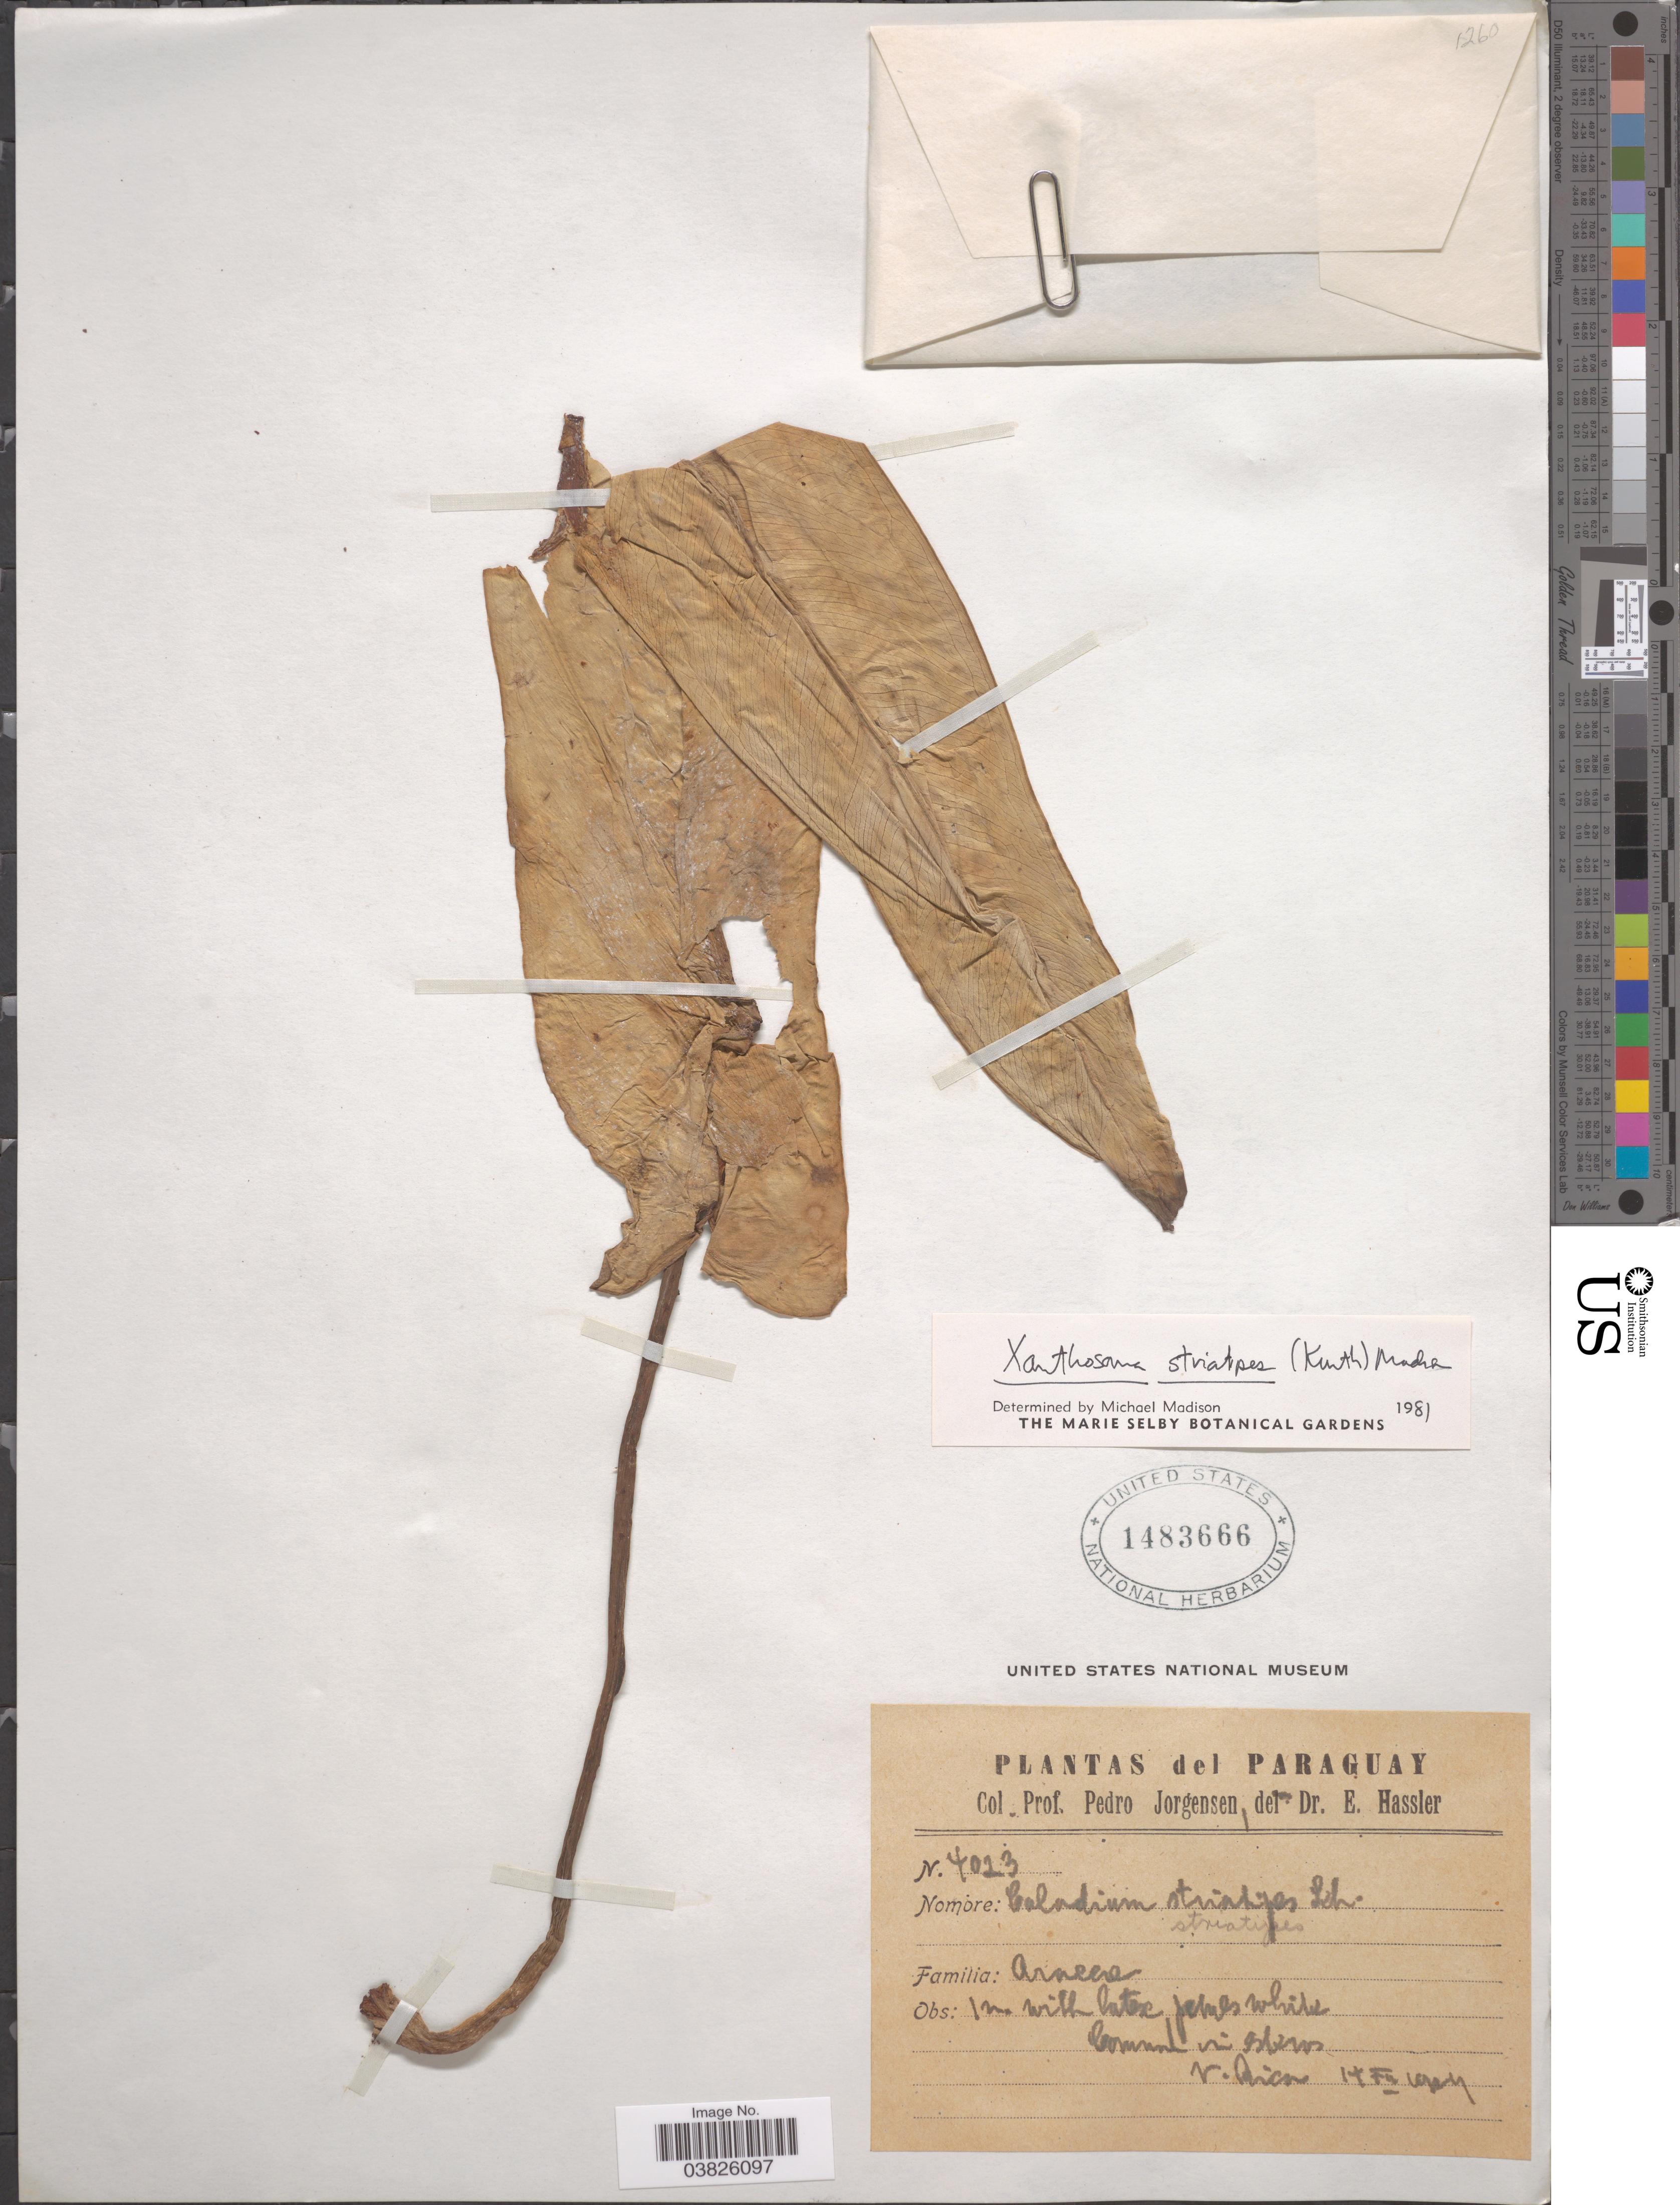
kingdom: Plantae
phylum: Tracheophyta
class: Liliopsida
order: Alismatales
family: Araceae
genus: Xanthosoma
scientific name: Xanthosoma striatipes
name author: (Kunth & C.D. Bouché) Madison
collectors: P. Jörgensen & E. Hassler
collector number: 4023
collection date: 1929-02-01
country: Paraguay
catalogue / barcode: US 1483666